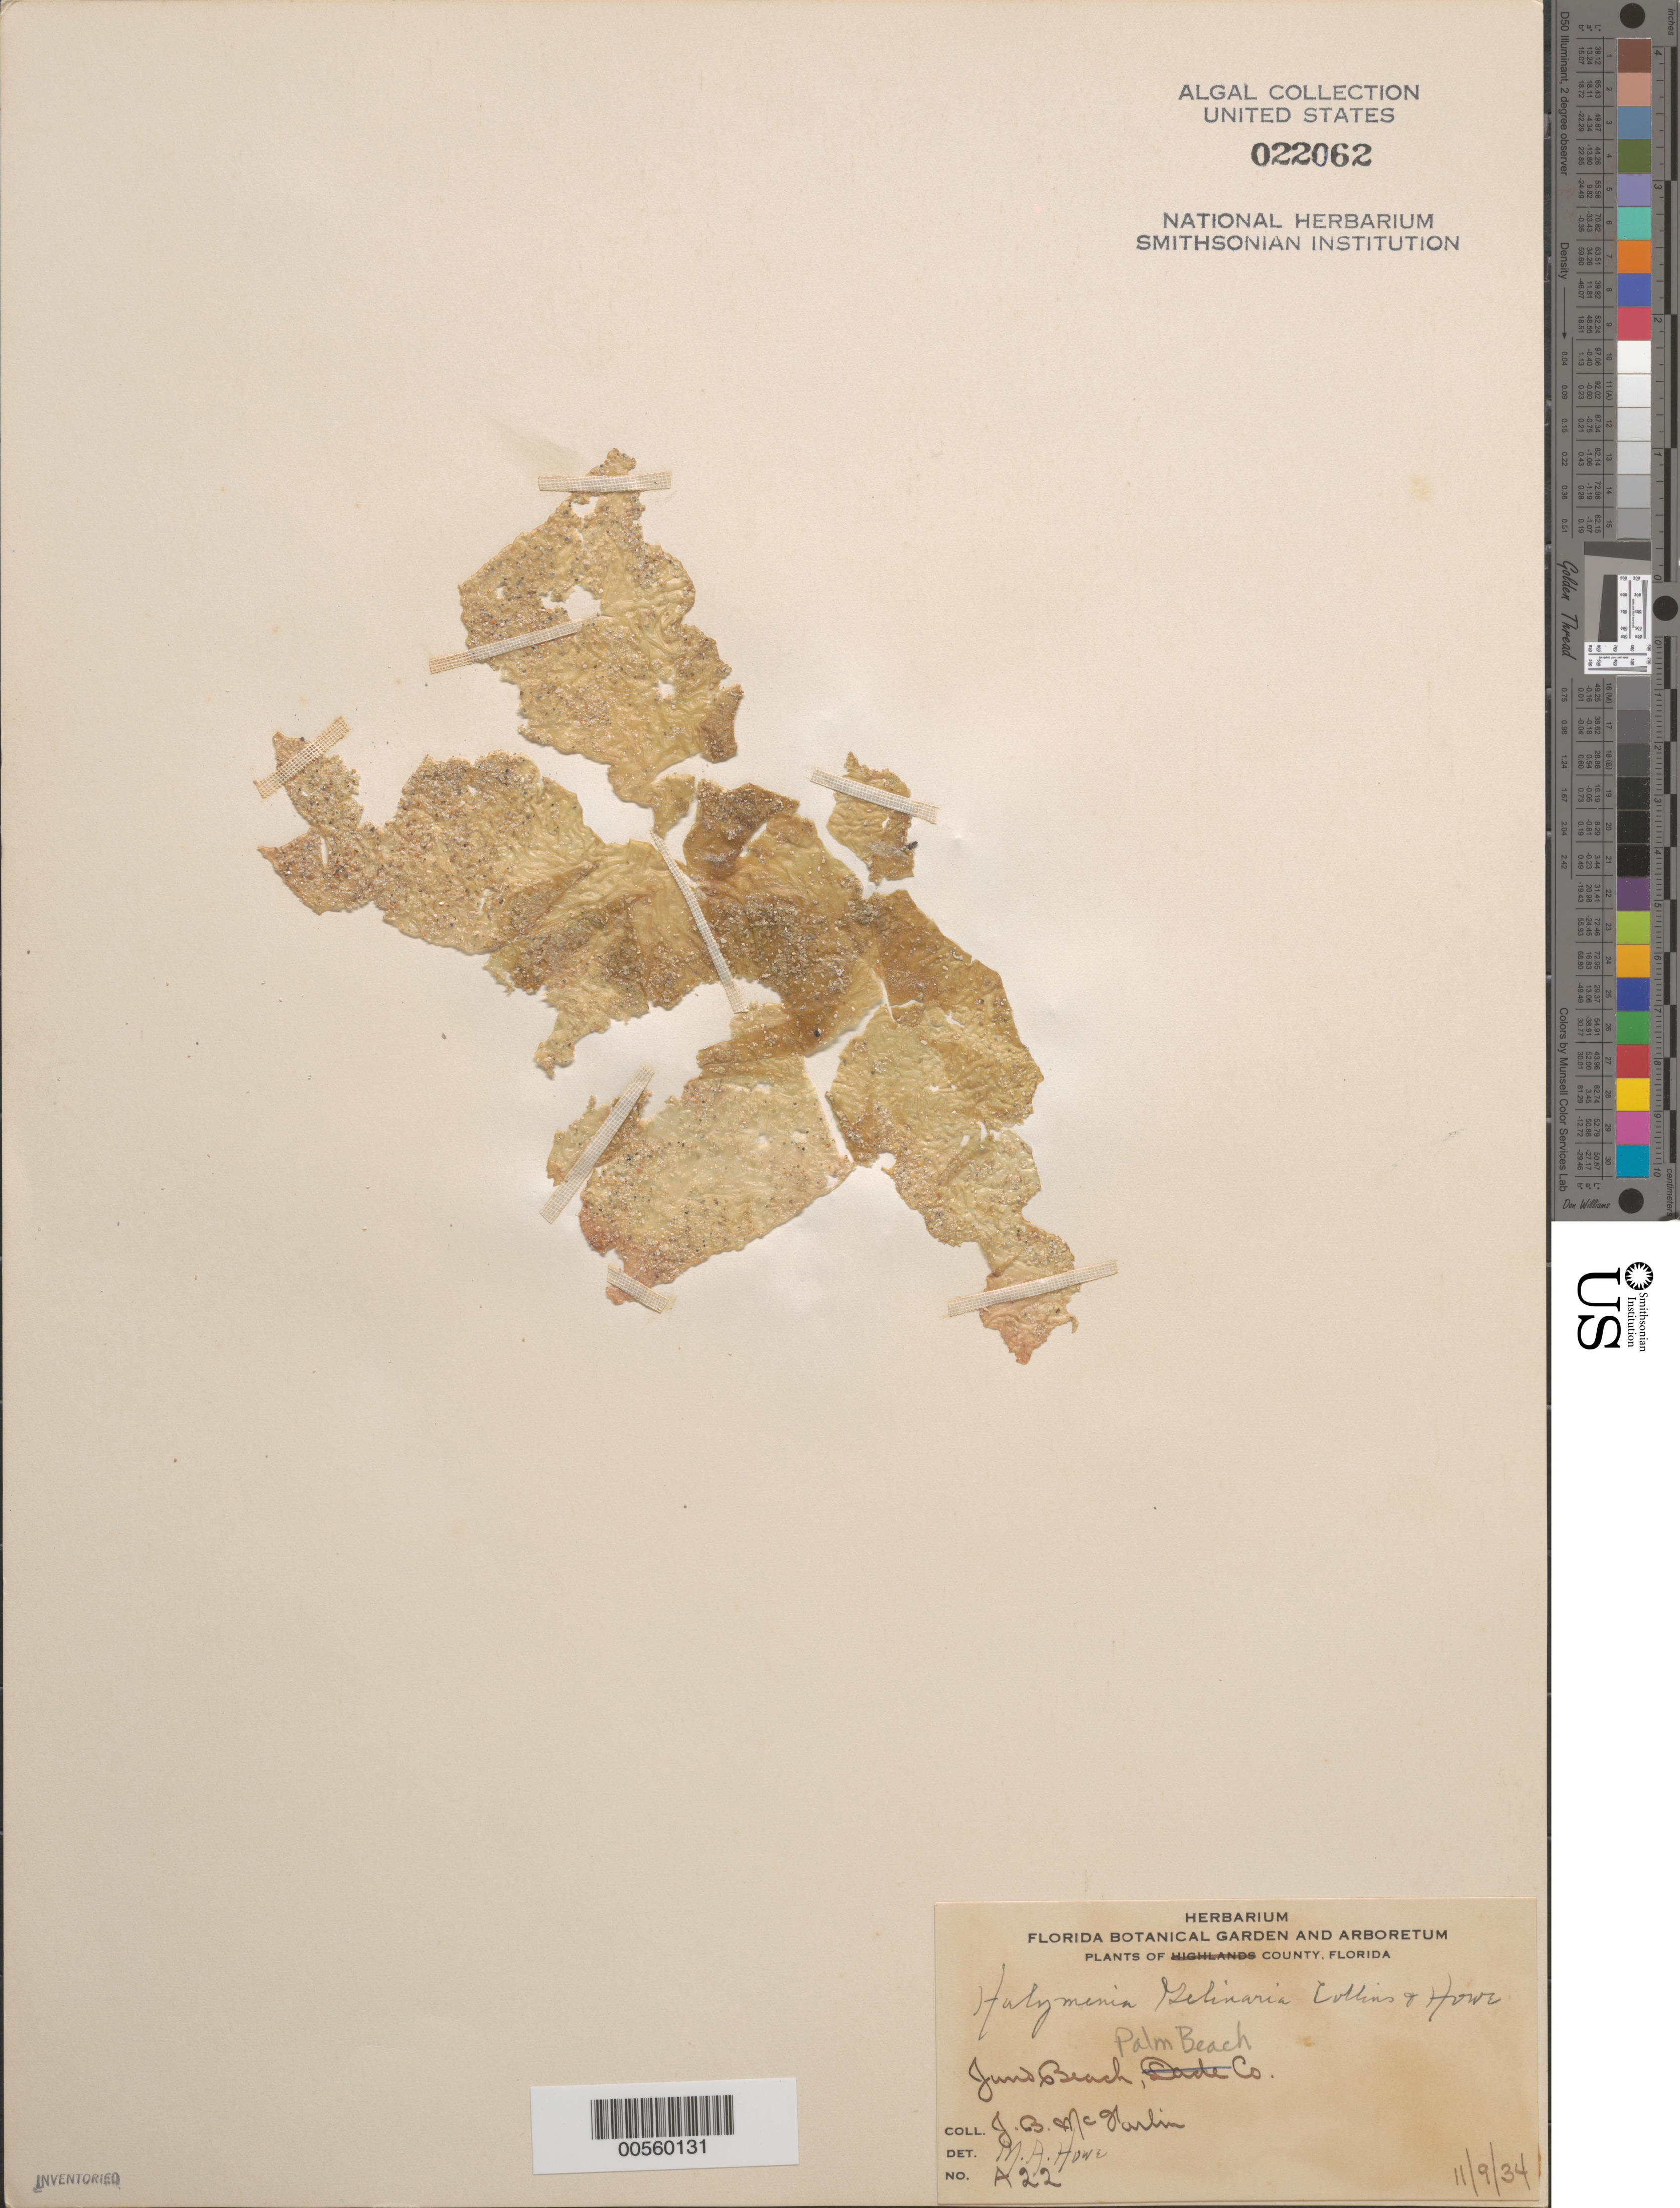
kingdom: Plantae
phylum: Rhodophyta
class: Florideophyceae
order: Halymeniales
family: Halymeniaceae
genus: Halymenia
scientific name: Halymenia floridana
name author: J. Agardh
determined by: Algae name updating Project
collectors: J. McFarlin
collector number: A22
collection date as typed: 09 Nov 1934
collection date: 1934-11-09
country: United States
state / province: Florida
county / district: Palm Beach County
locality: Juno Beach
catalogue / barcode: US 22062